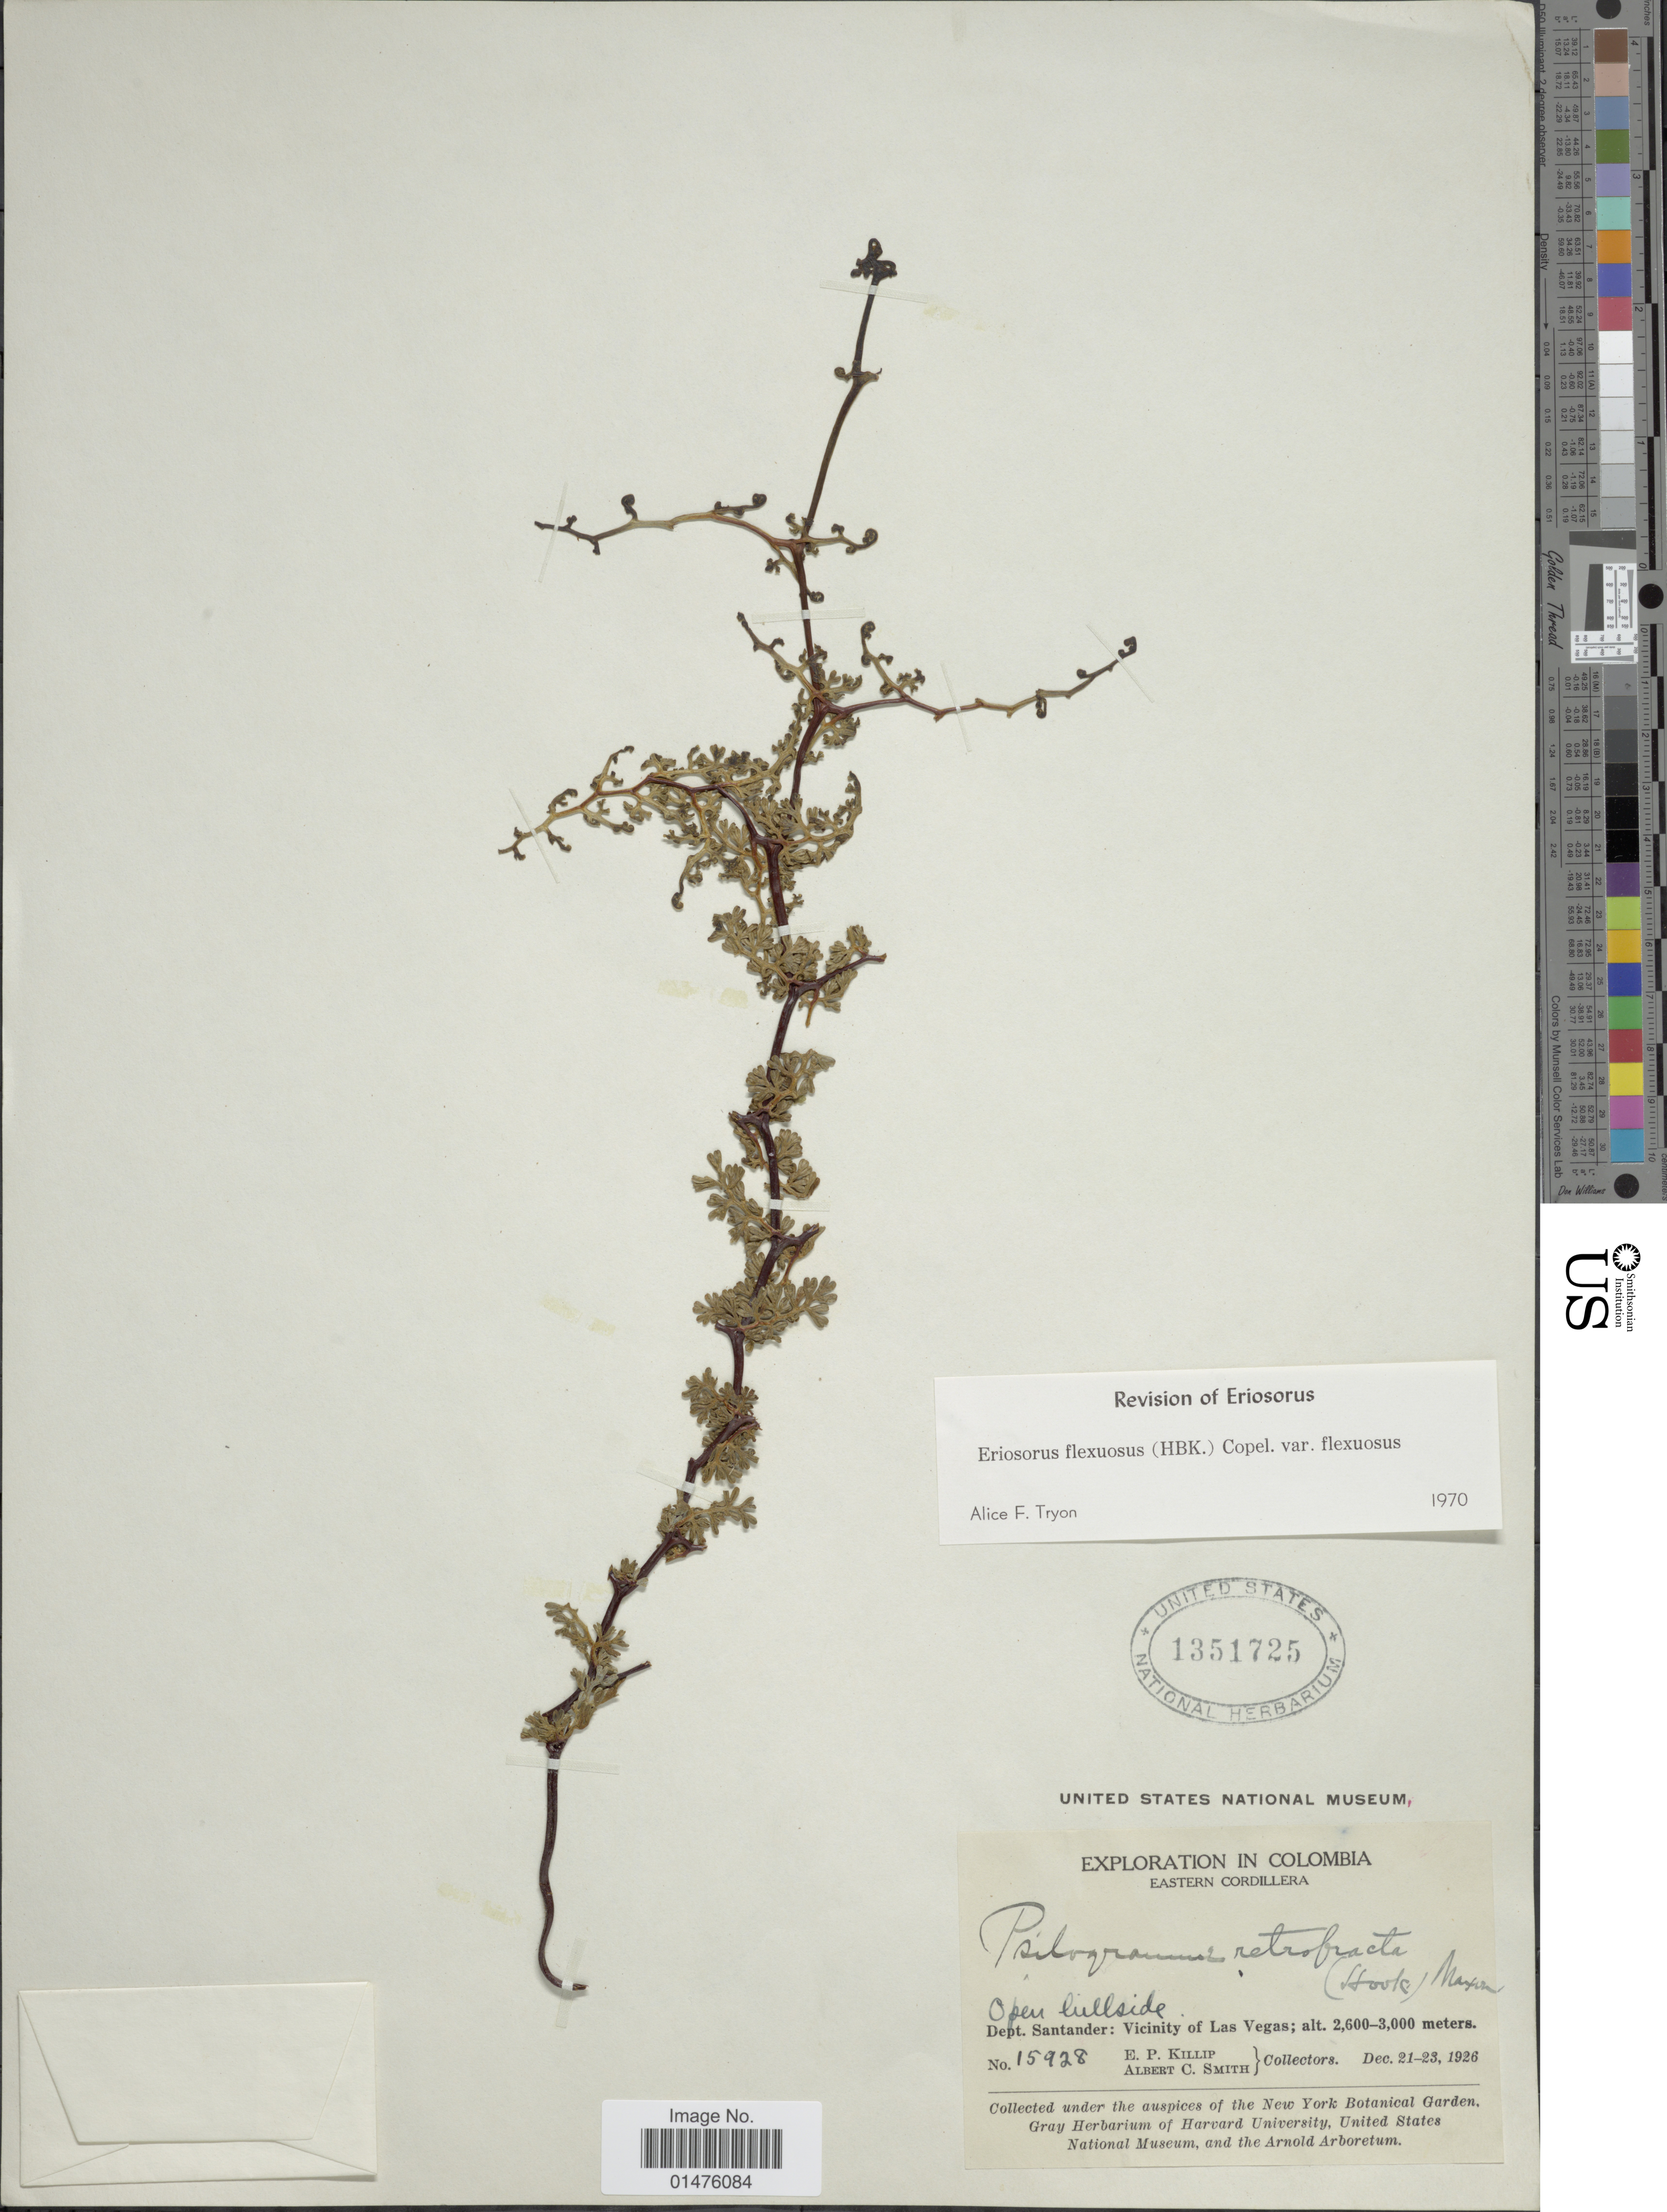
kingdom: Plantae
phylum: Tracheophyta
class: Polypodiopsida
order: Polypodiales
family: Pteridaceae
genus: Jamesonia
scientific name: Jamesonia flexuosa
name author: (Humb. & Bonpl.) Christenh.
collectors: E. P. Killip & A. C. Smith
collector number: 15928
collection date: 1926-12-21/1926-12-23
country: Colombia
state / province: Santander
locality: Eastern Cordillera Dept. Santander: Vicinity of Las Vegas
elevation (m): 2600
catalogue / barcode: US 1351725